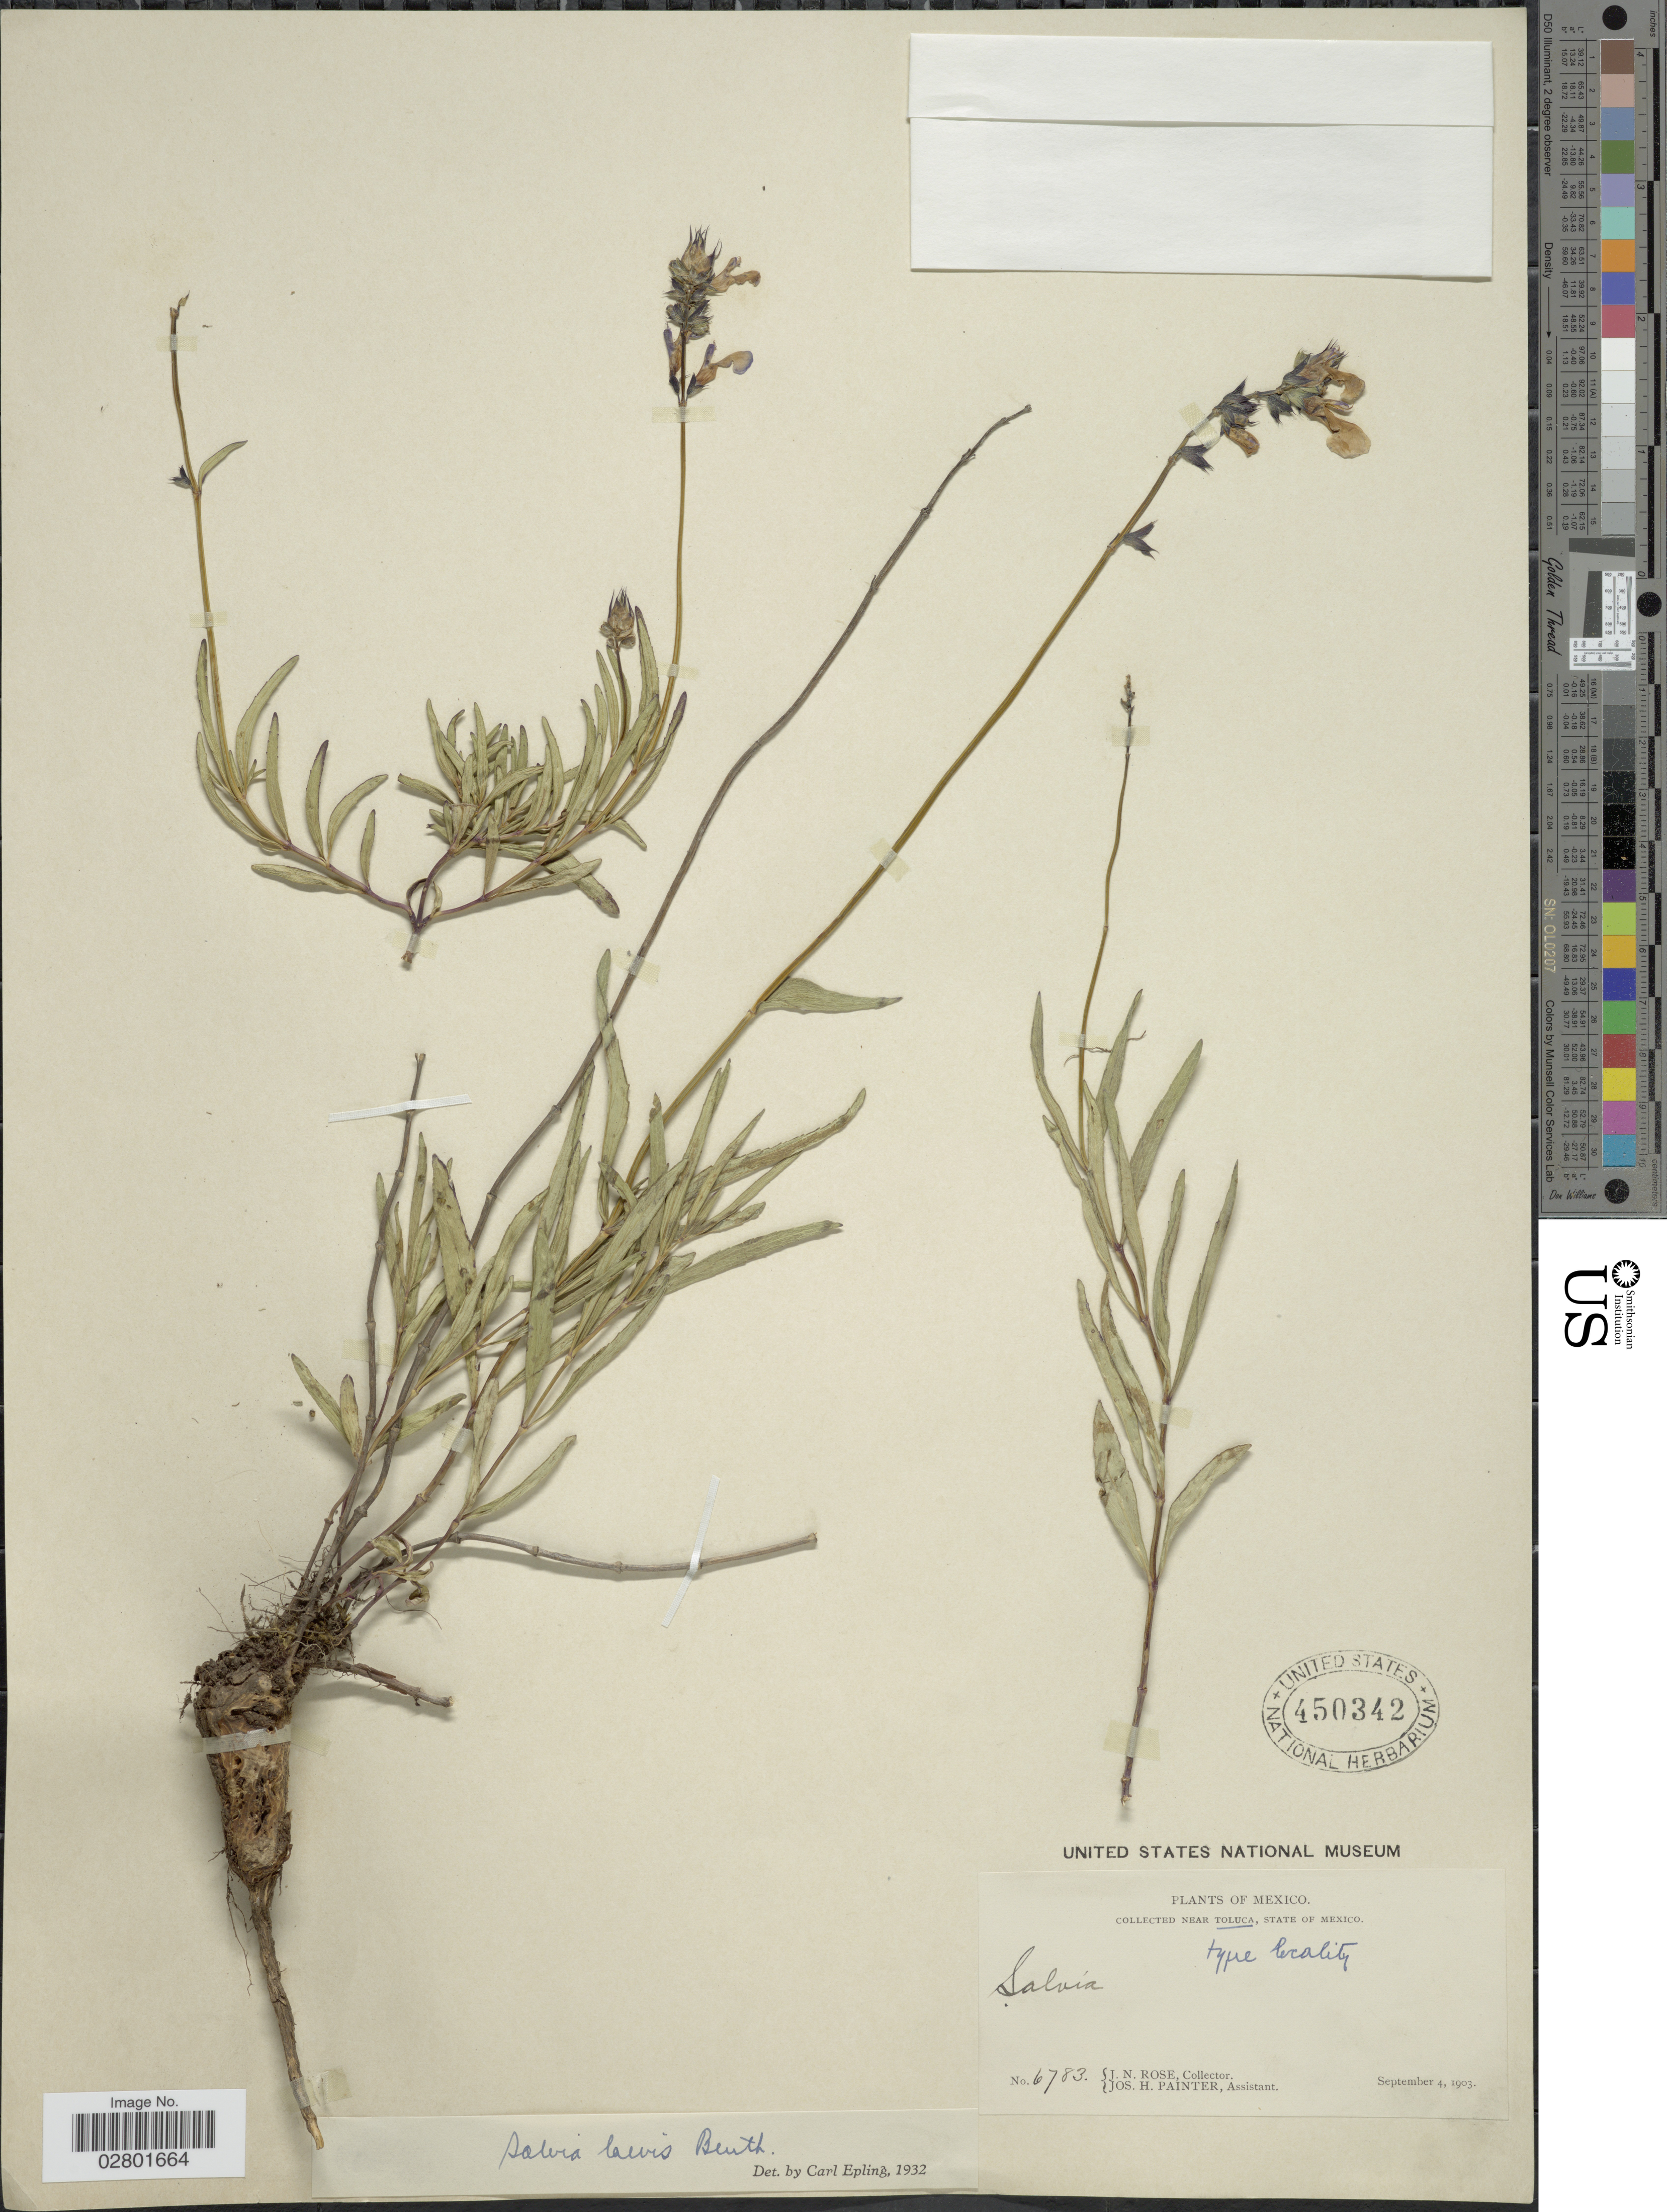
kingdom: Plantae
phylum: Tracheophyta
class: Magnoliopsida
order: Lamiales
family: Lamiaceae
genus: Salvia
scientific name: Salvia laevis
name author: Benth.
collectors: J. N. Rose & J. H. Painter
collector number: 6783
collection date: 1903-09-04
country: Mexico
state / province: México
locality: Near Toluca.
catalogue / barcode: US 450342